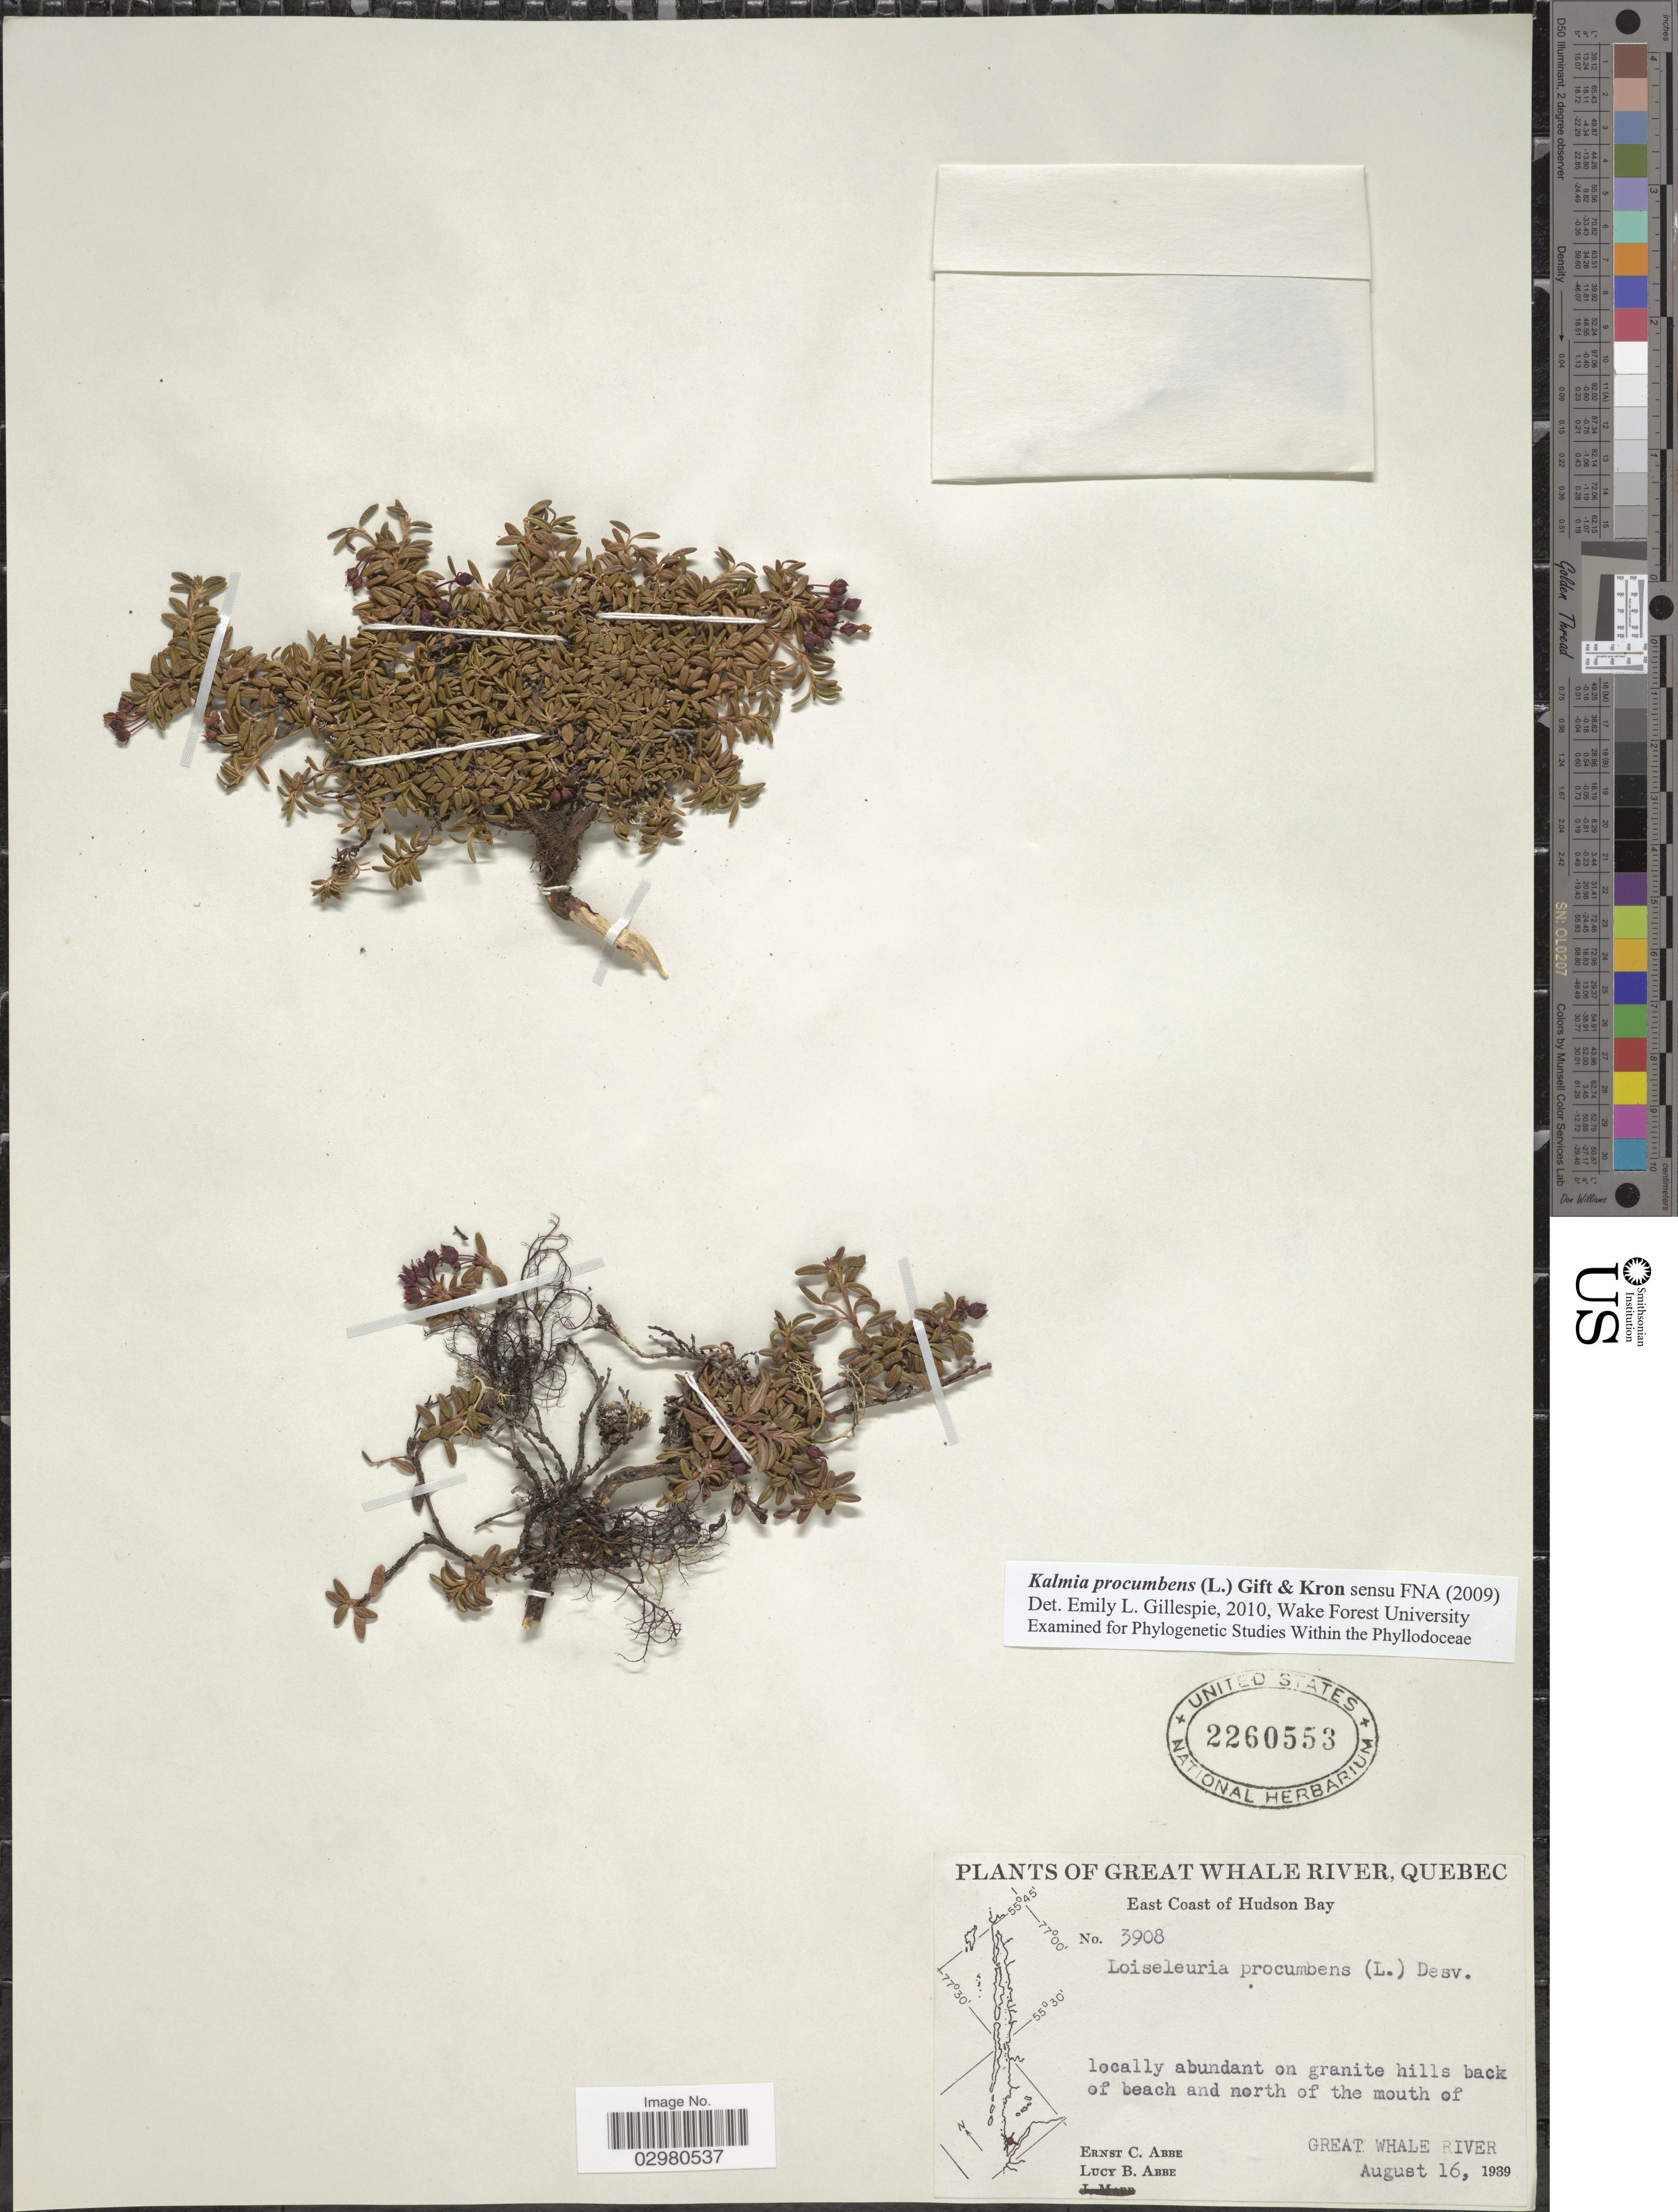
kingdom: Plantae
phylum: Tracheophyta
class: Magnoliopsida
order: Ericales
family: Ericaceae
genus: Loiseleuria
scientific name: Loiseleuria procumbens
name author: (L.) Desv.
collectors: E. C. Abbe & L. B. Abbe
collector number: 3908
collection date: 1939-08-16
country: Canada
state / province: Quebec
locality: Great Whale River. East Coast of Hudson Bay. North of the mouth of Great Whale River.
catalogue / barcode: US 2260553